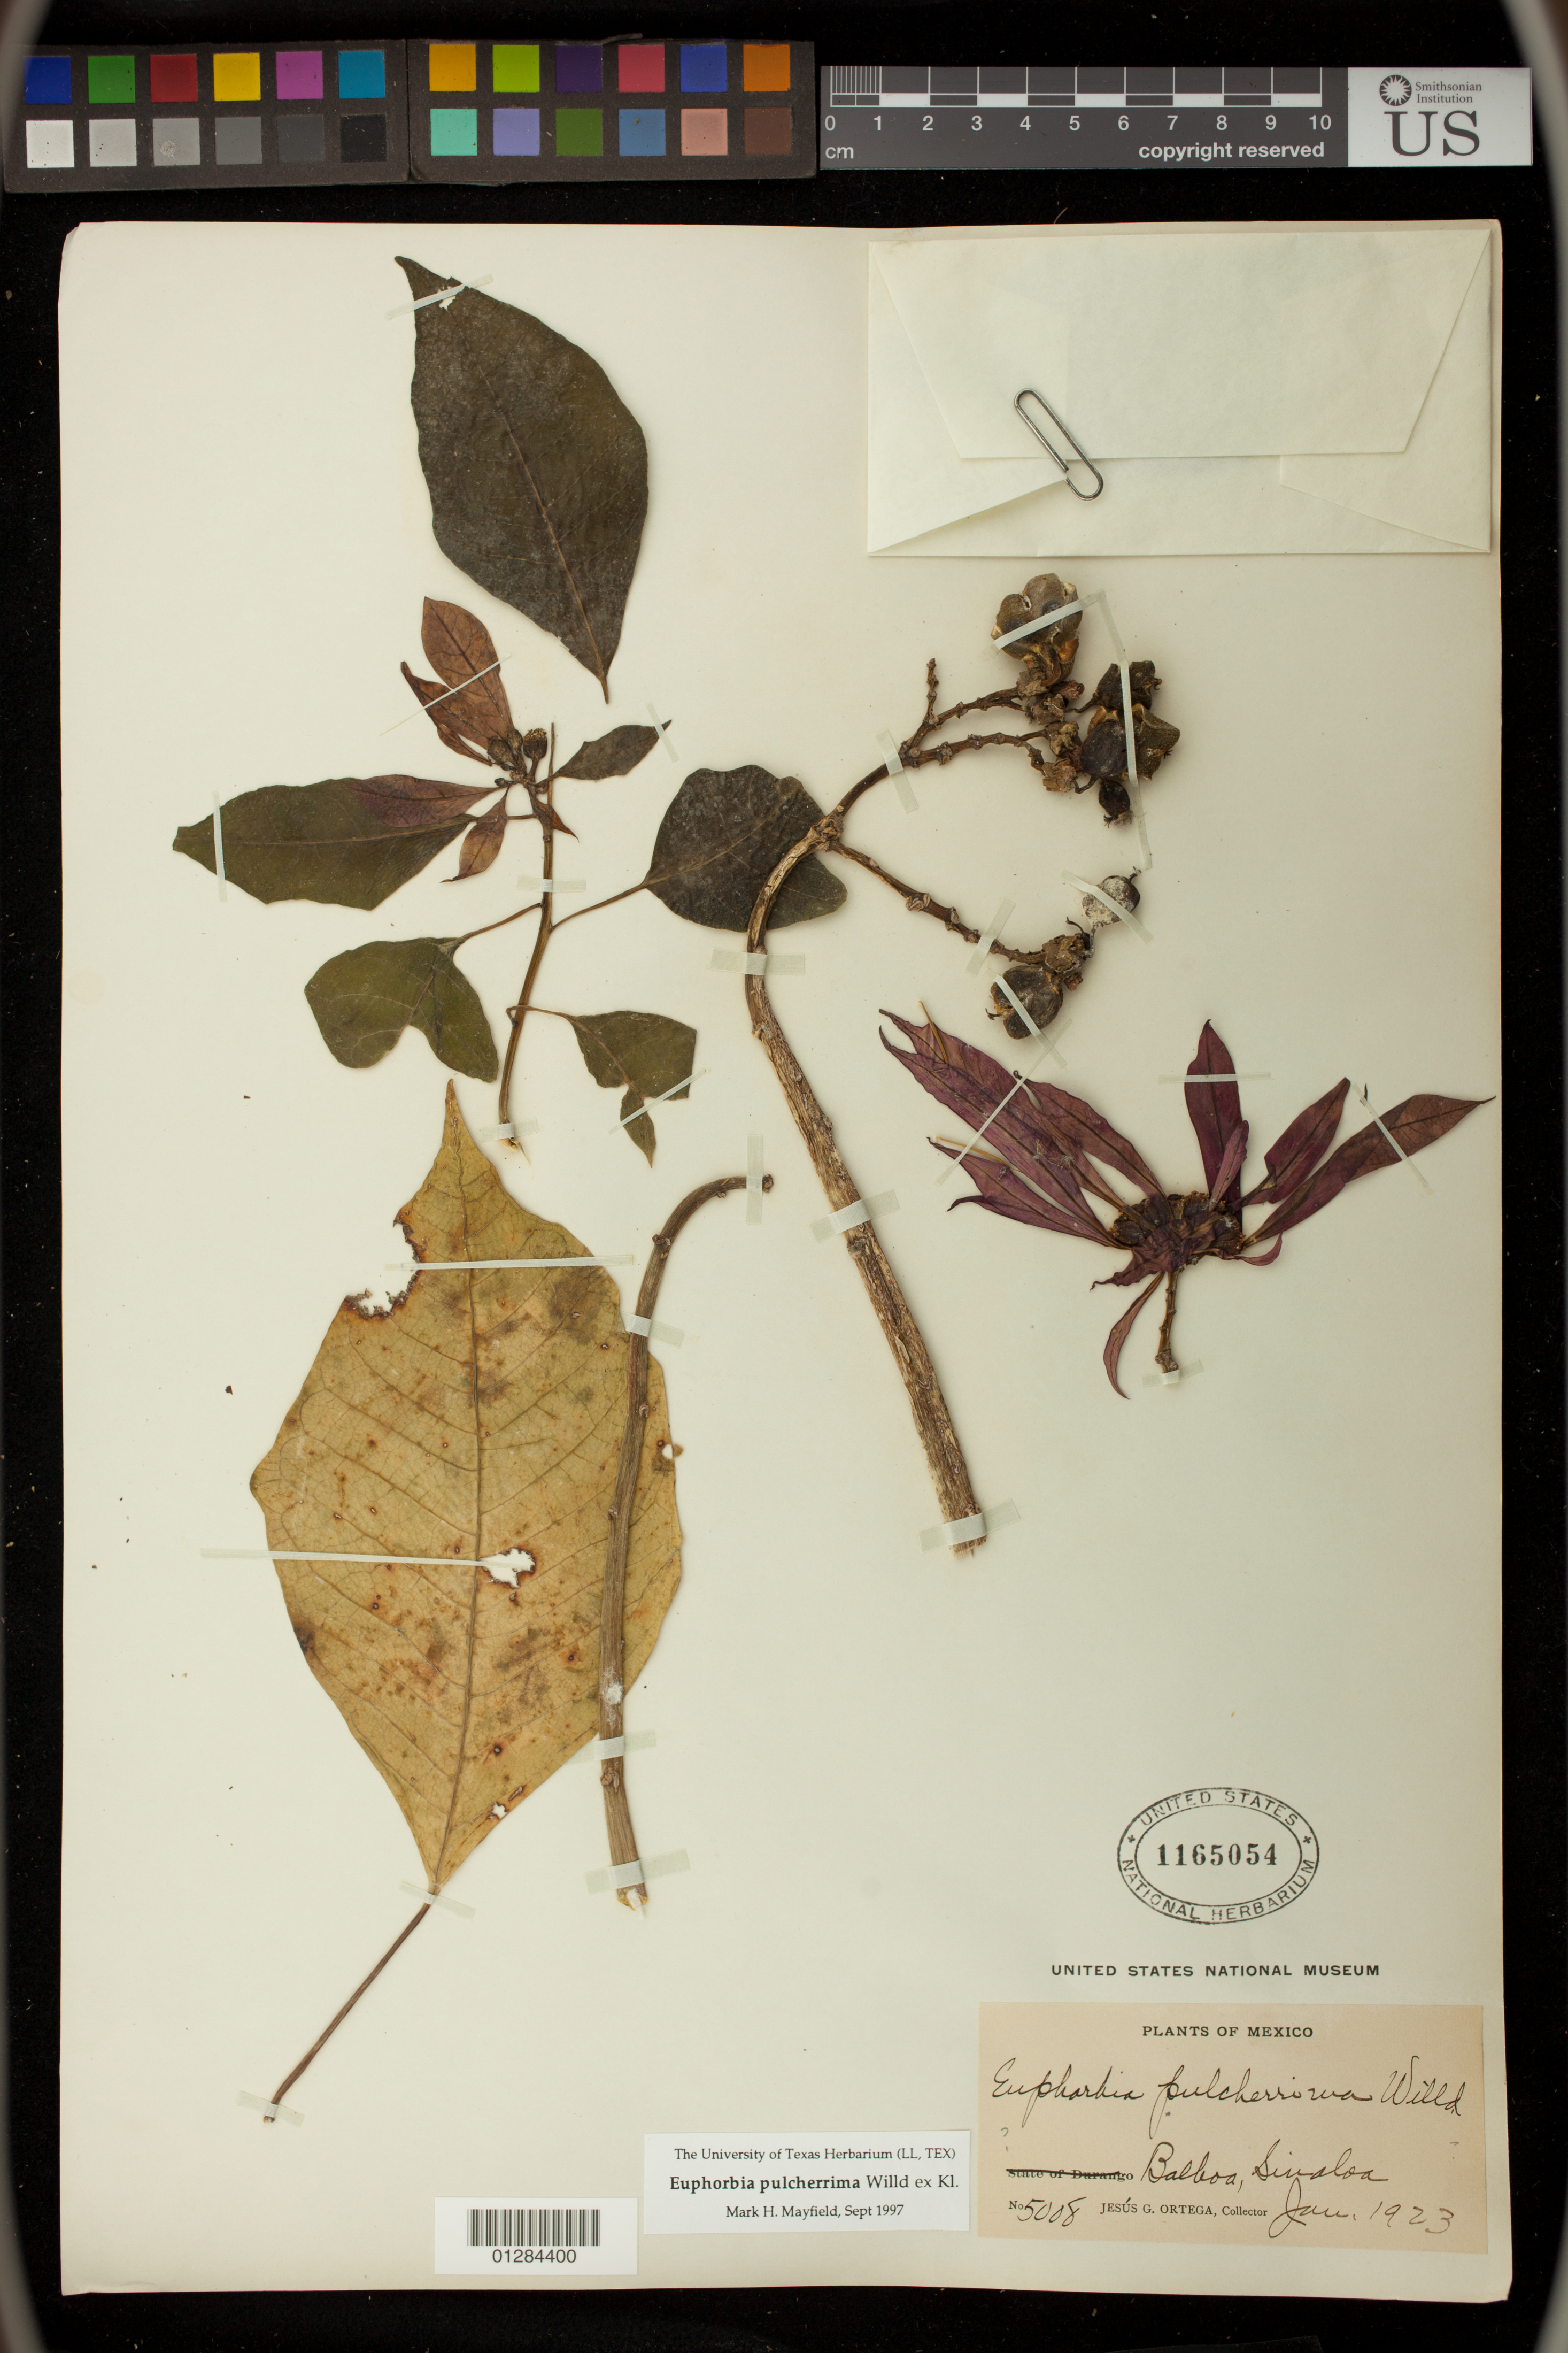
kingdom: Plantae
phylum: Tracheophyta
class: Magnoliopsida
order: Malpighiales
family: Euphorbiaceae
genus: Euphorbia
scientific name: Euphorbia pulcherrima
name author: Willd. ex Klotzsch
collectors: J. Ortega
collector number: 5008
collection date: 1923-01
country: Mexico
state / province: Sinaloa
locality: Balboa.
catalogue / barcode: US 1165054